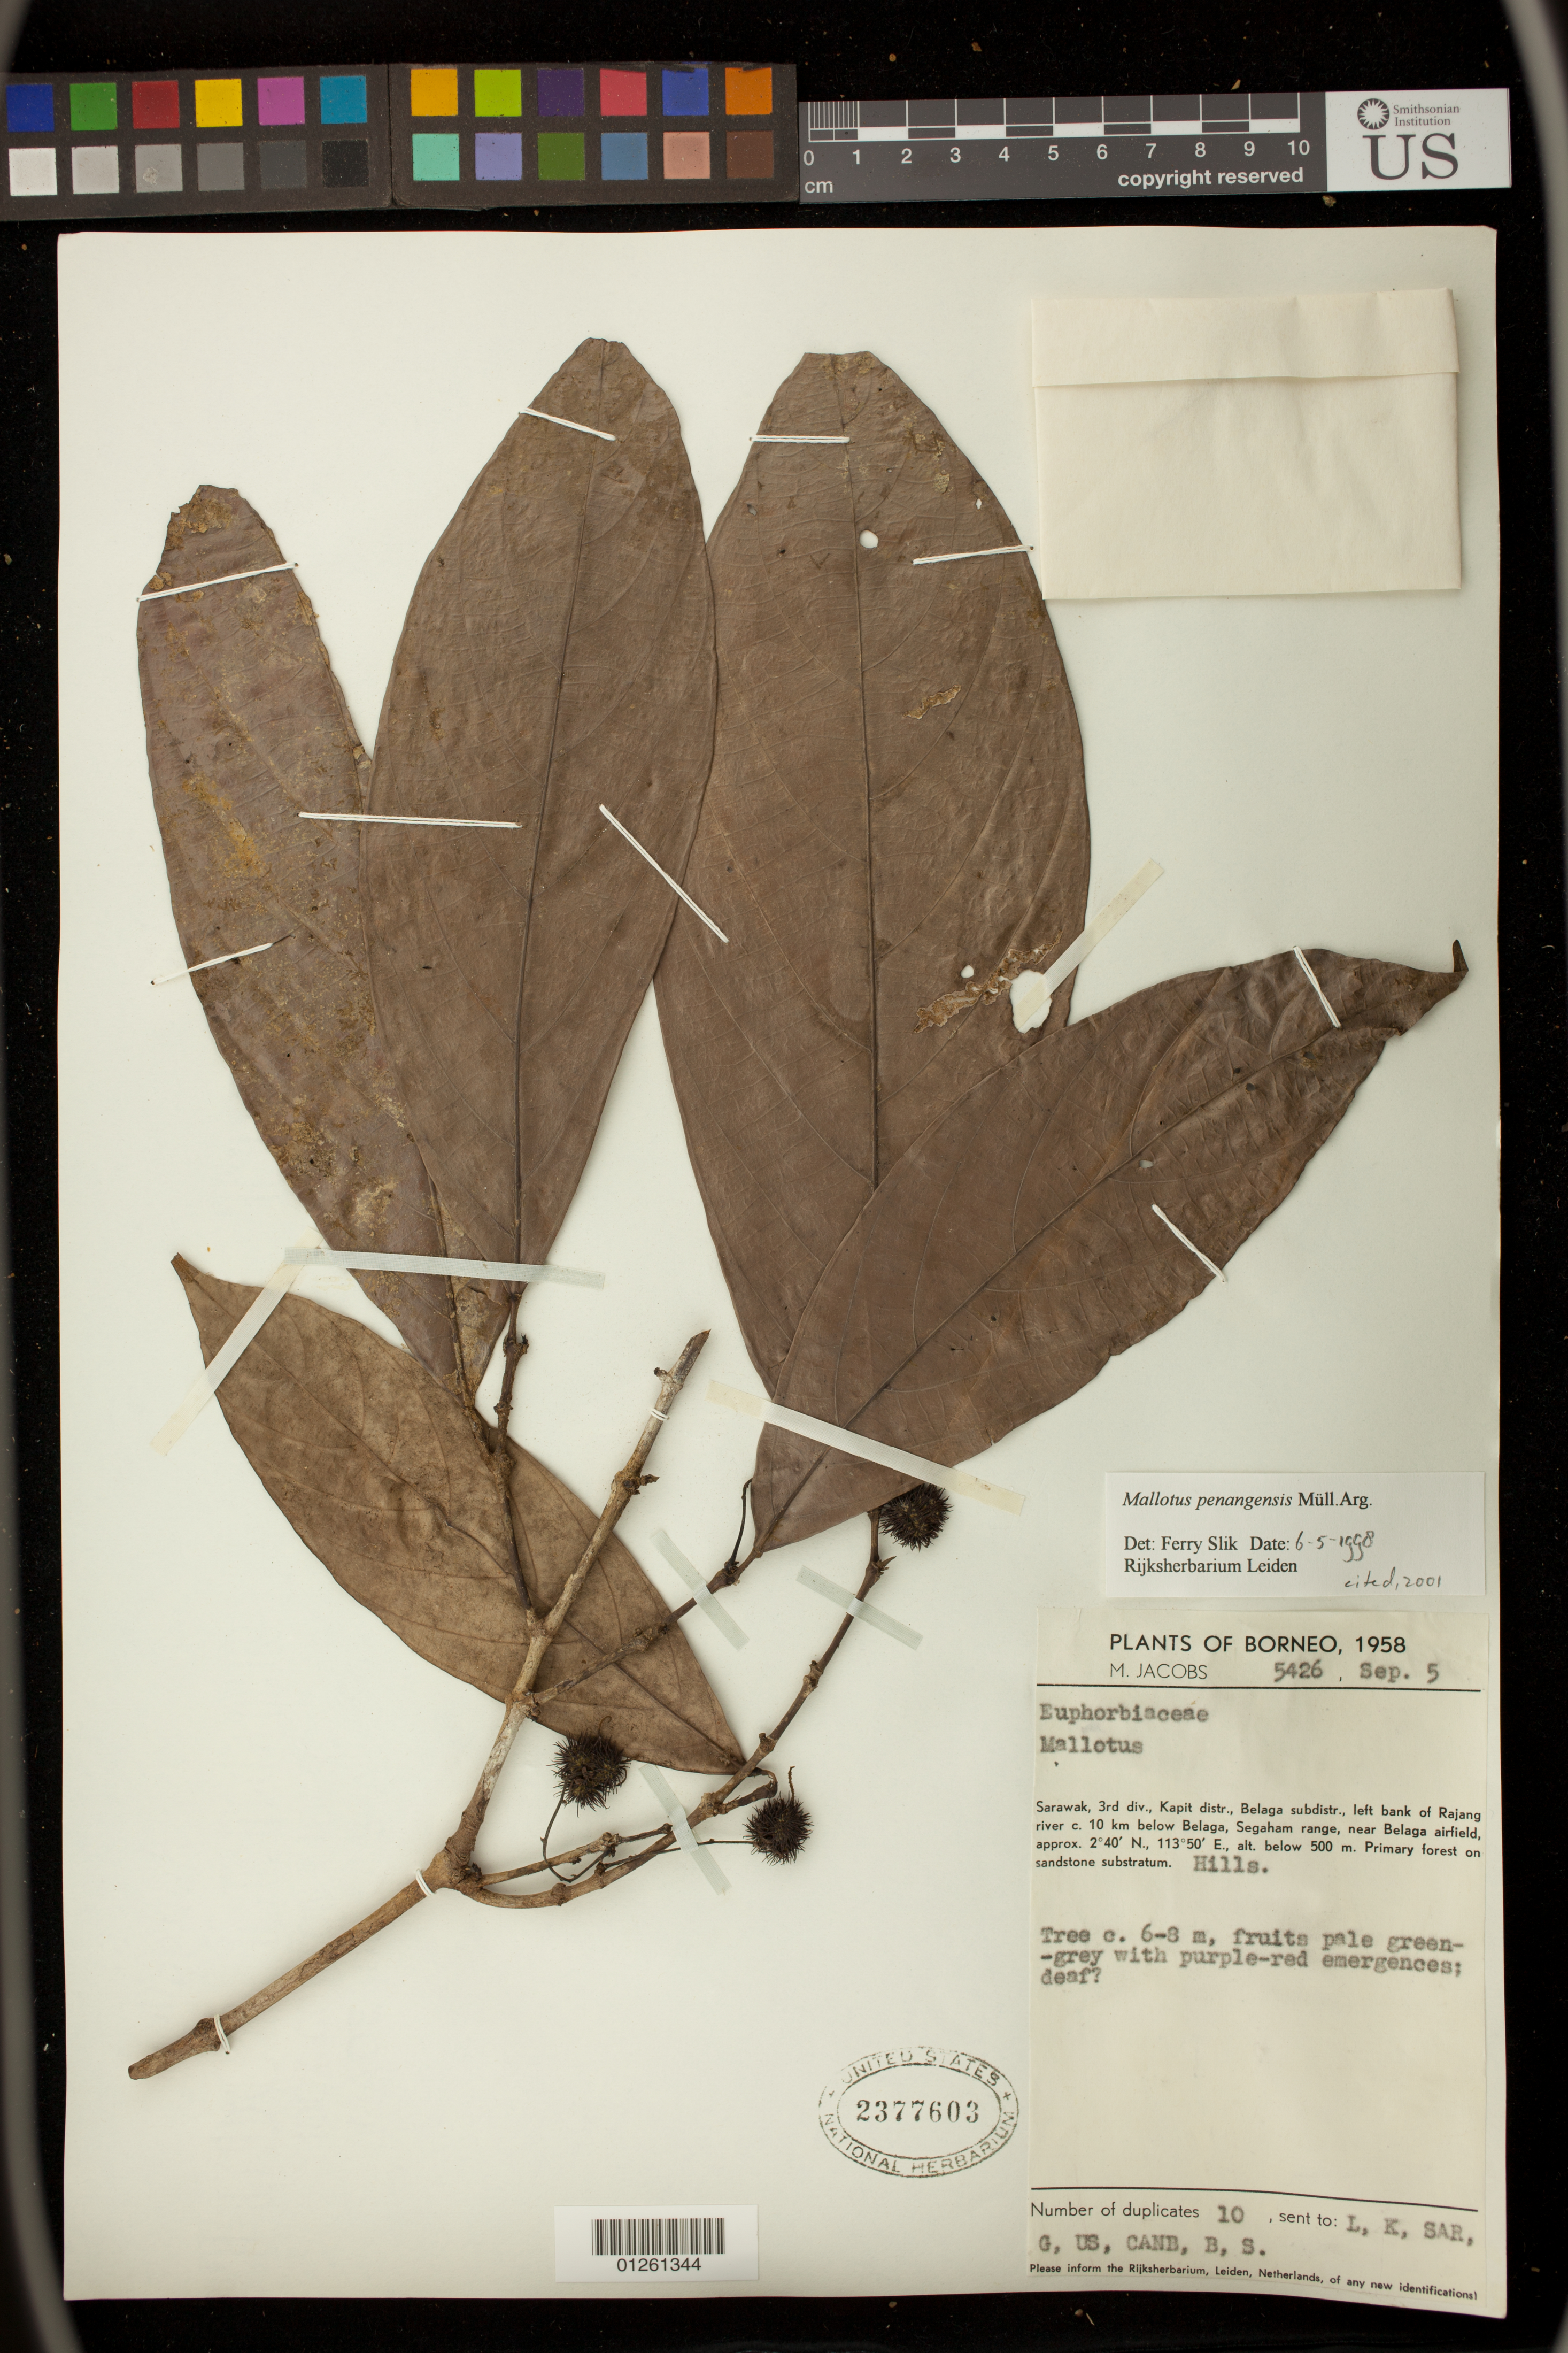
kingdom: Plantae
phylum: Tracheophyta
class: Magnoliopsida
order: Malpighiales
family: Euphorbiaceae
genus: Hancea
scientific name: Hancea penangensis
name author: (Müll. Arg.) S.E.C. Sierra et al.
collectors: M. Jacobs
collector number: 5426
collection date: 1958-09-05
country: Malaysia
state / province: Sarawak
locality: Kapit distrl, Belaga subdistr., left bank of Rajang river c. 10 km below Belaga, Segaham range, near Belaga airfield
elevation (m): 0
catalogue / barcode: US 2377603